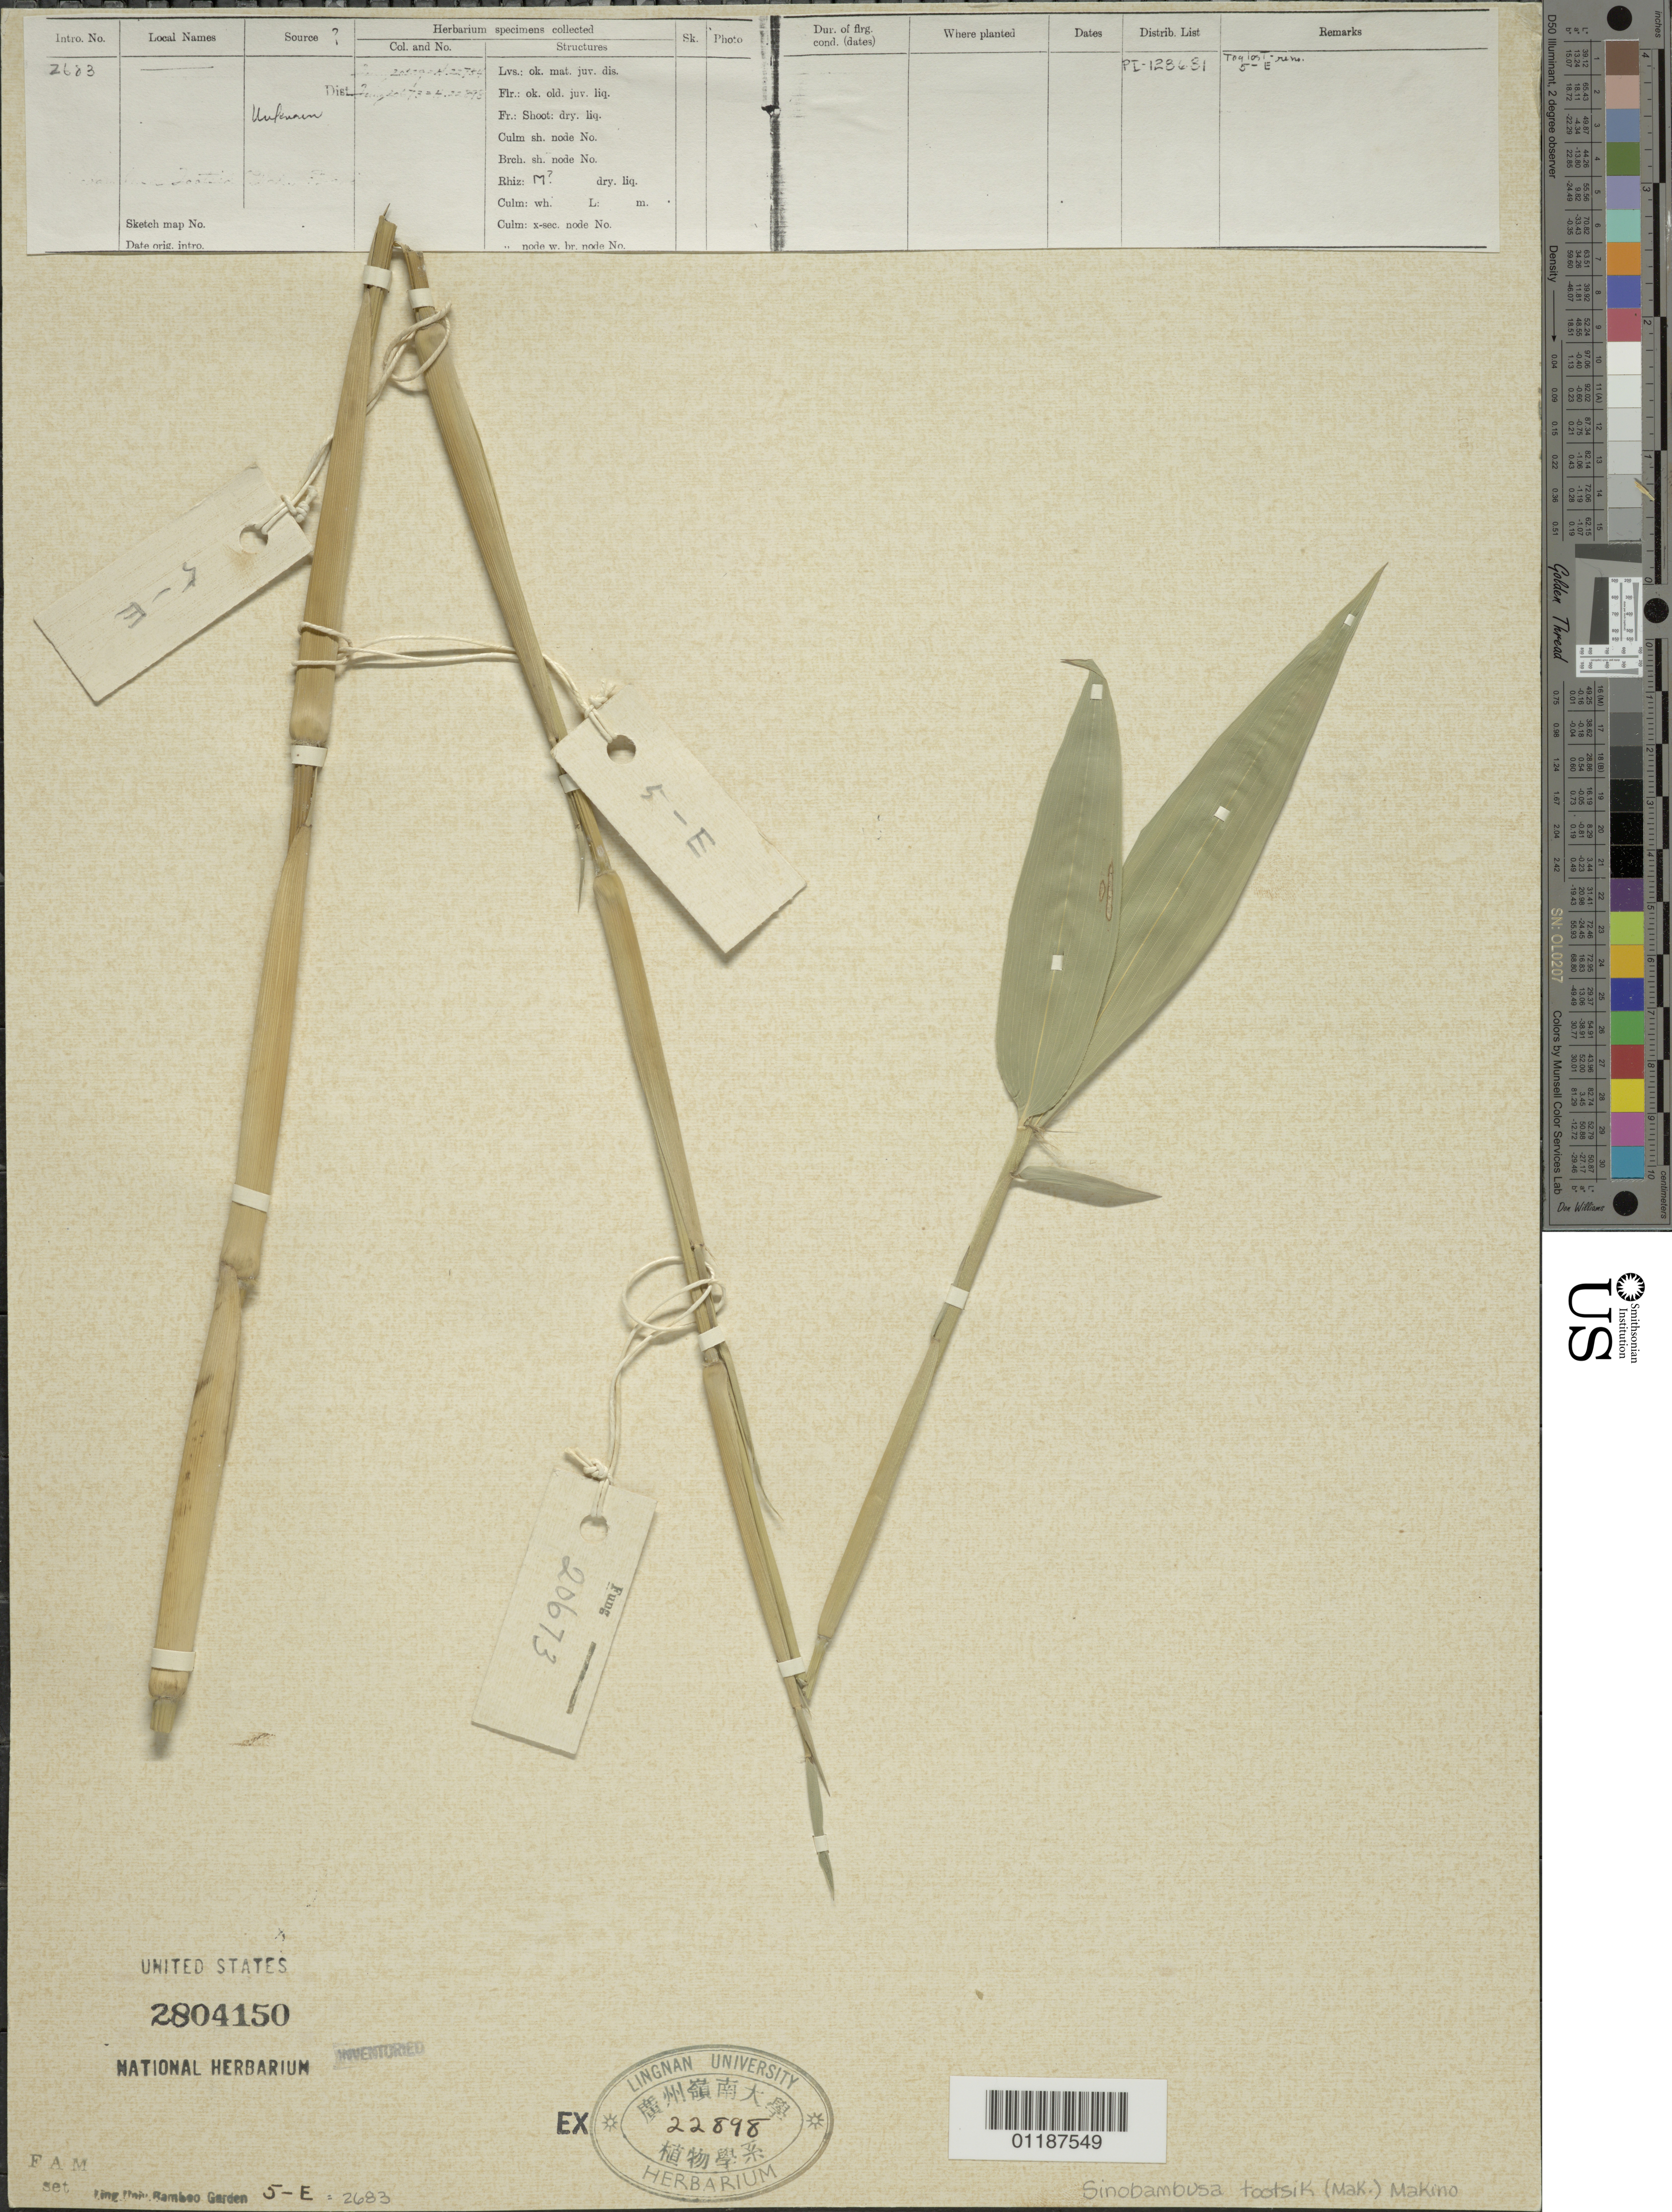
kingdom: Plantae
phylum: Tracheophyta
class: Liliopsida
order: Poales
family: Poaceae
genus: Sinobambusa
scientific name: Sinobambusa tootsik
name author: Makino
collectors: H. L. Fung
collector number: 20673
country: Panama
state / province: Chiriquí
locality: Around San Felix.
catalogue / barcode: US 2804150